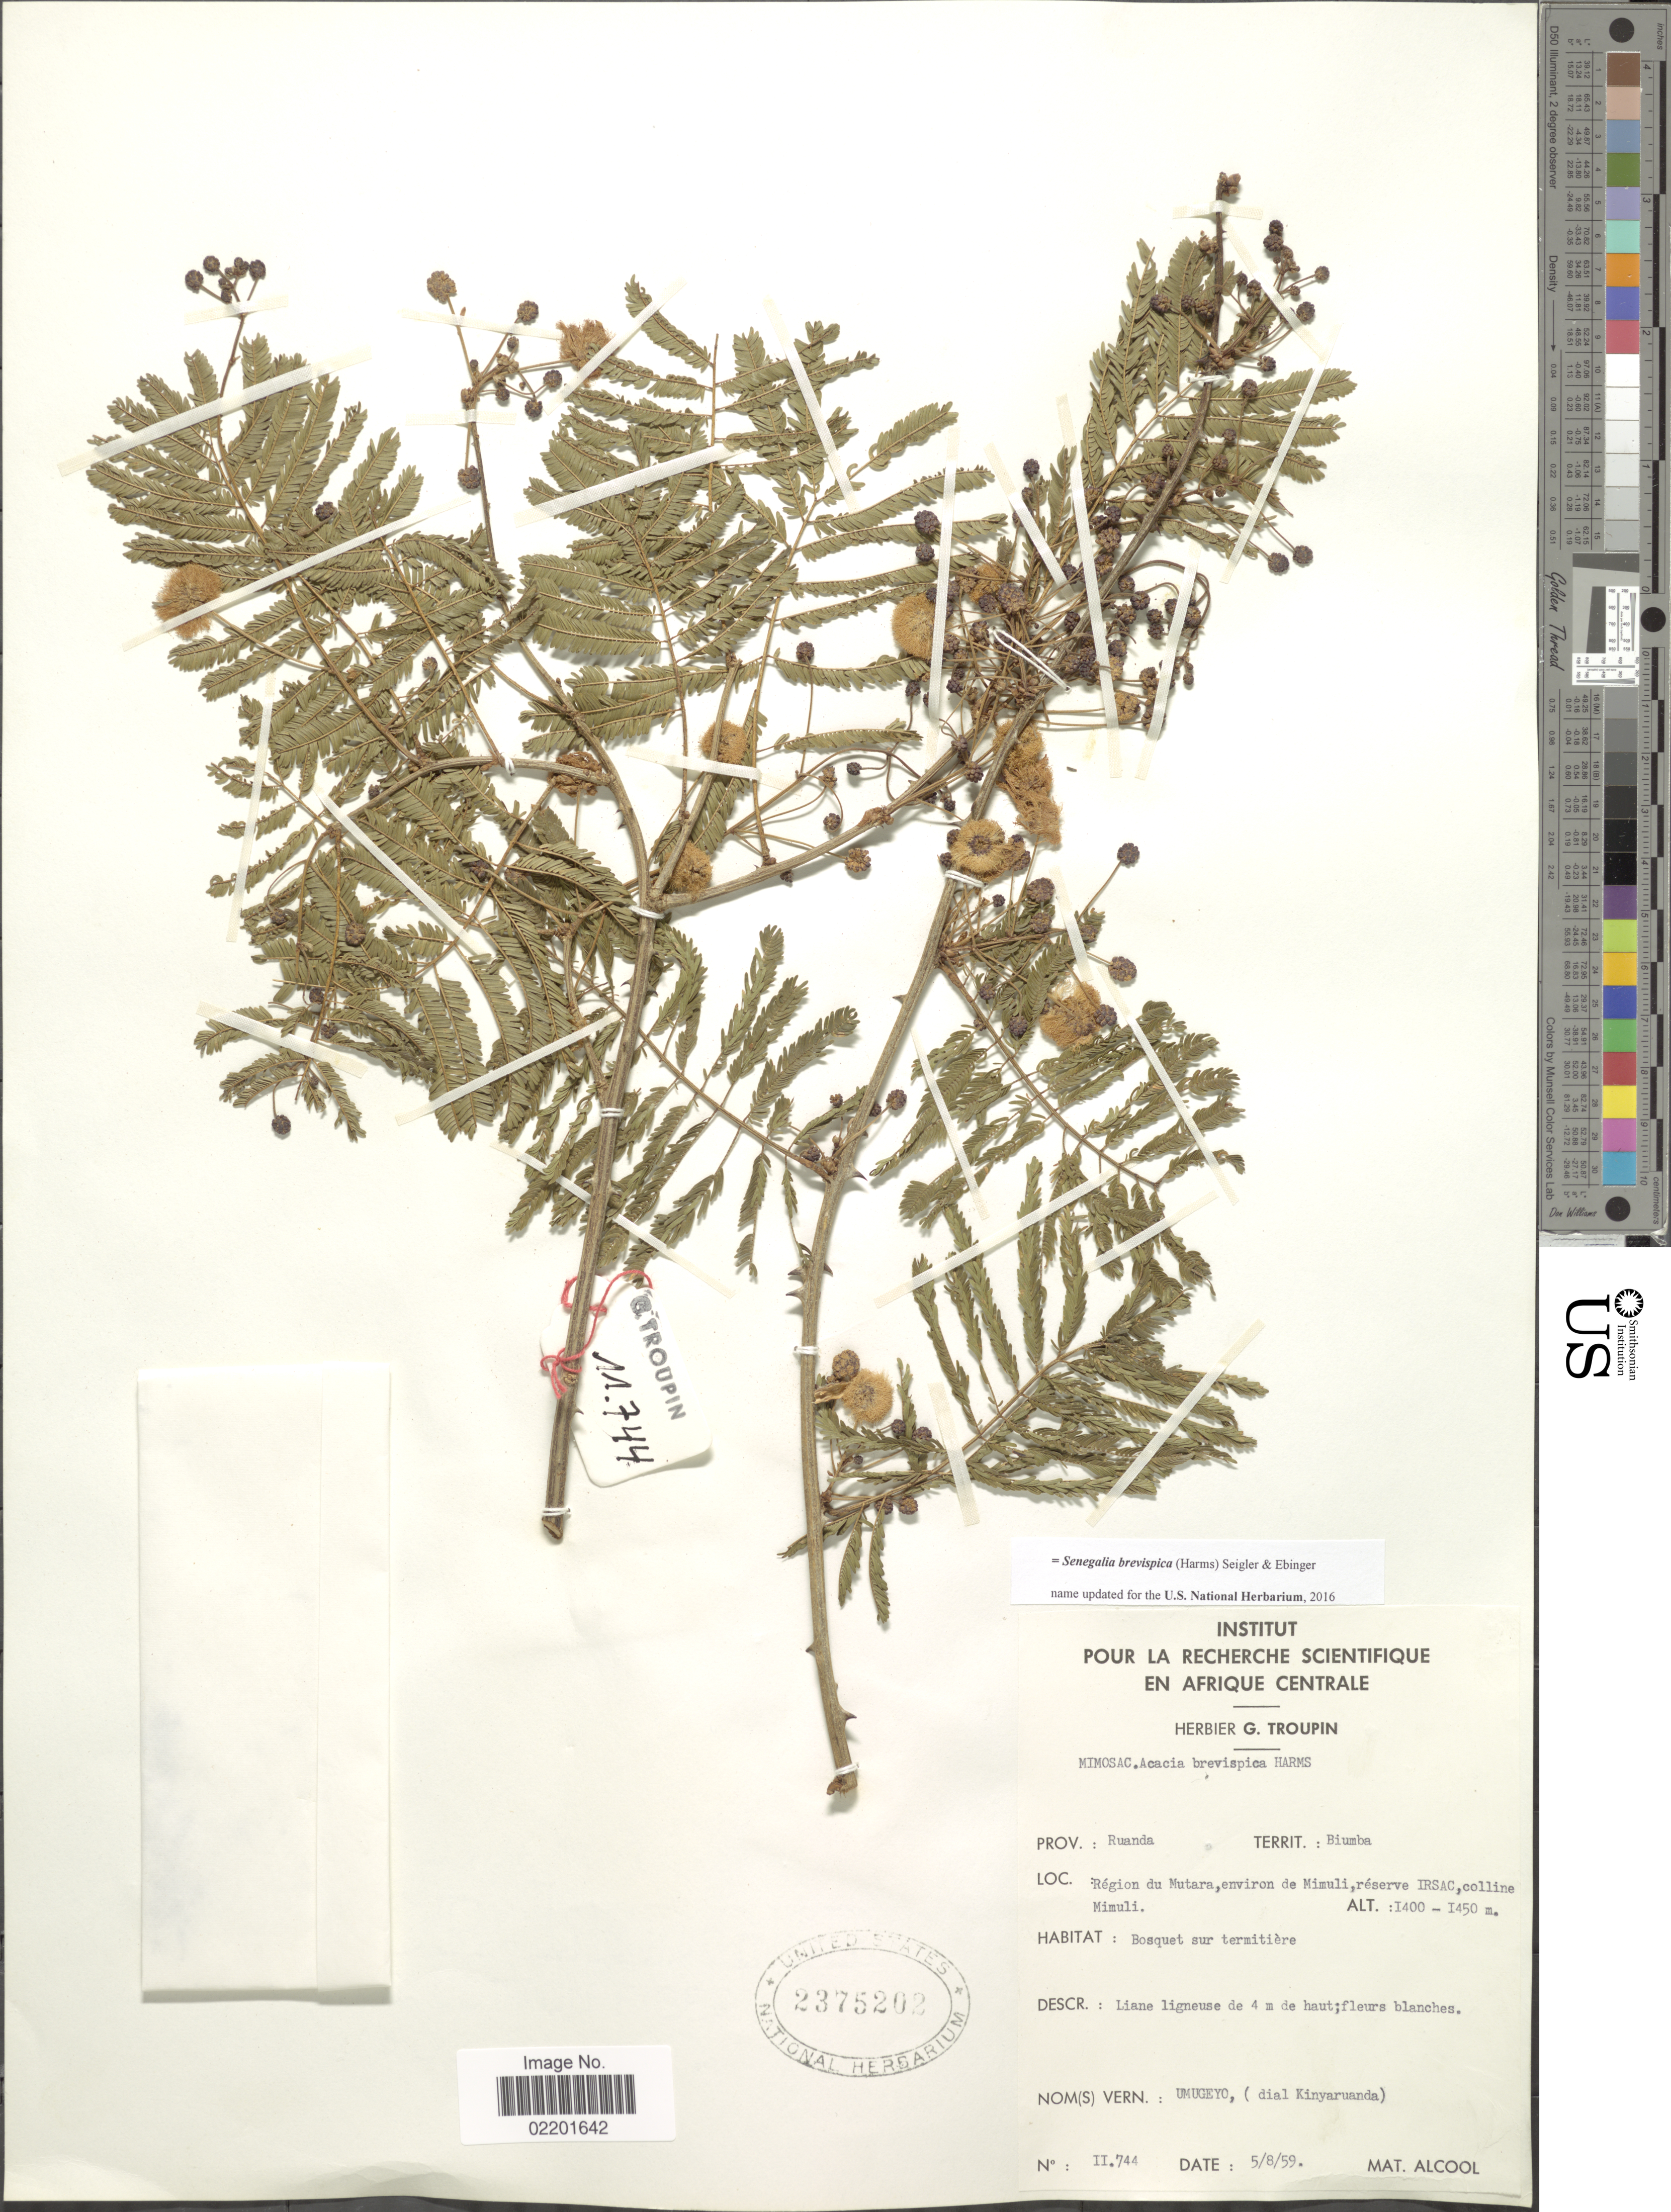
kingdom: Plantae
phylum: Tracheophyta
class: Magnoliopsida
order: Fabales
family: Fabaceae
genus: Senegalia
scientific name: Senegalia brevispica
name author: (Harms) Seigler & Ebinger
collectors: ex herb. G. Troupin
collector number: II744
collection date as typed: Transcribed d/m/y: 5/8/59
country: Rwanda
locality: Biumba, region du Mutara, envrion de Mimuli, reserve IRSAC, colline Mimuli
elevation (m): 1400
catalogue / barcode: US 2375202